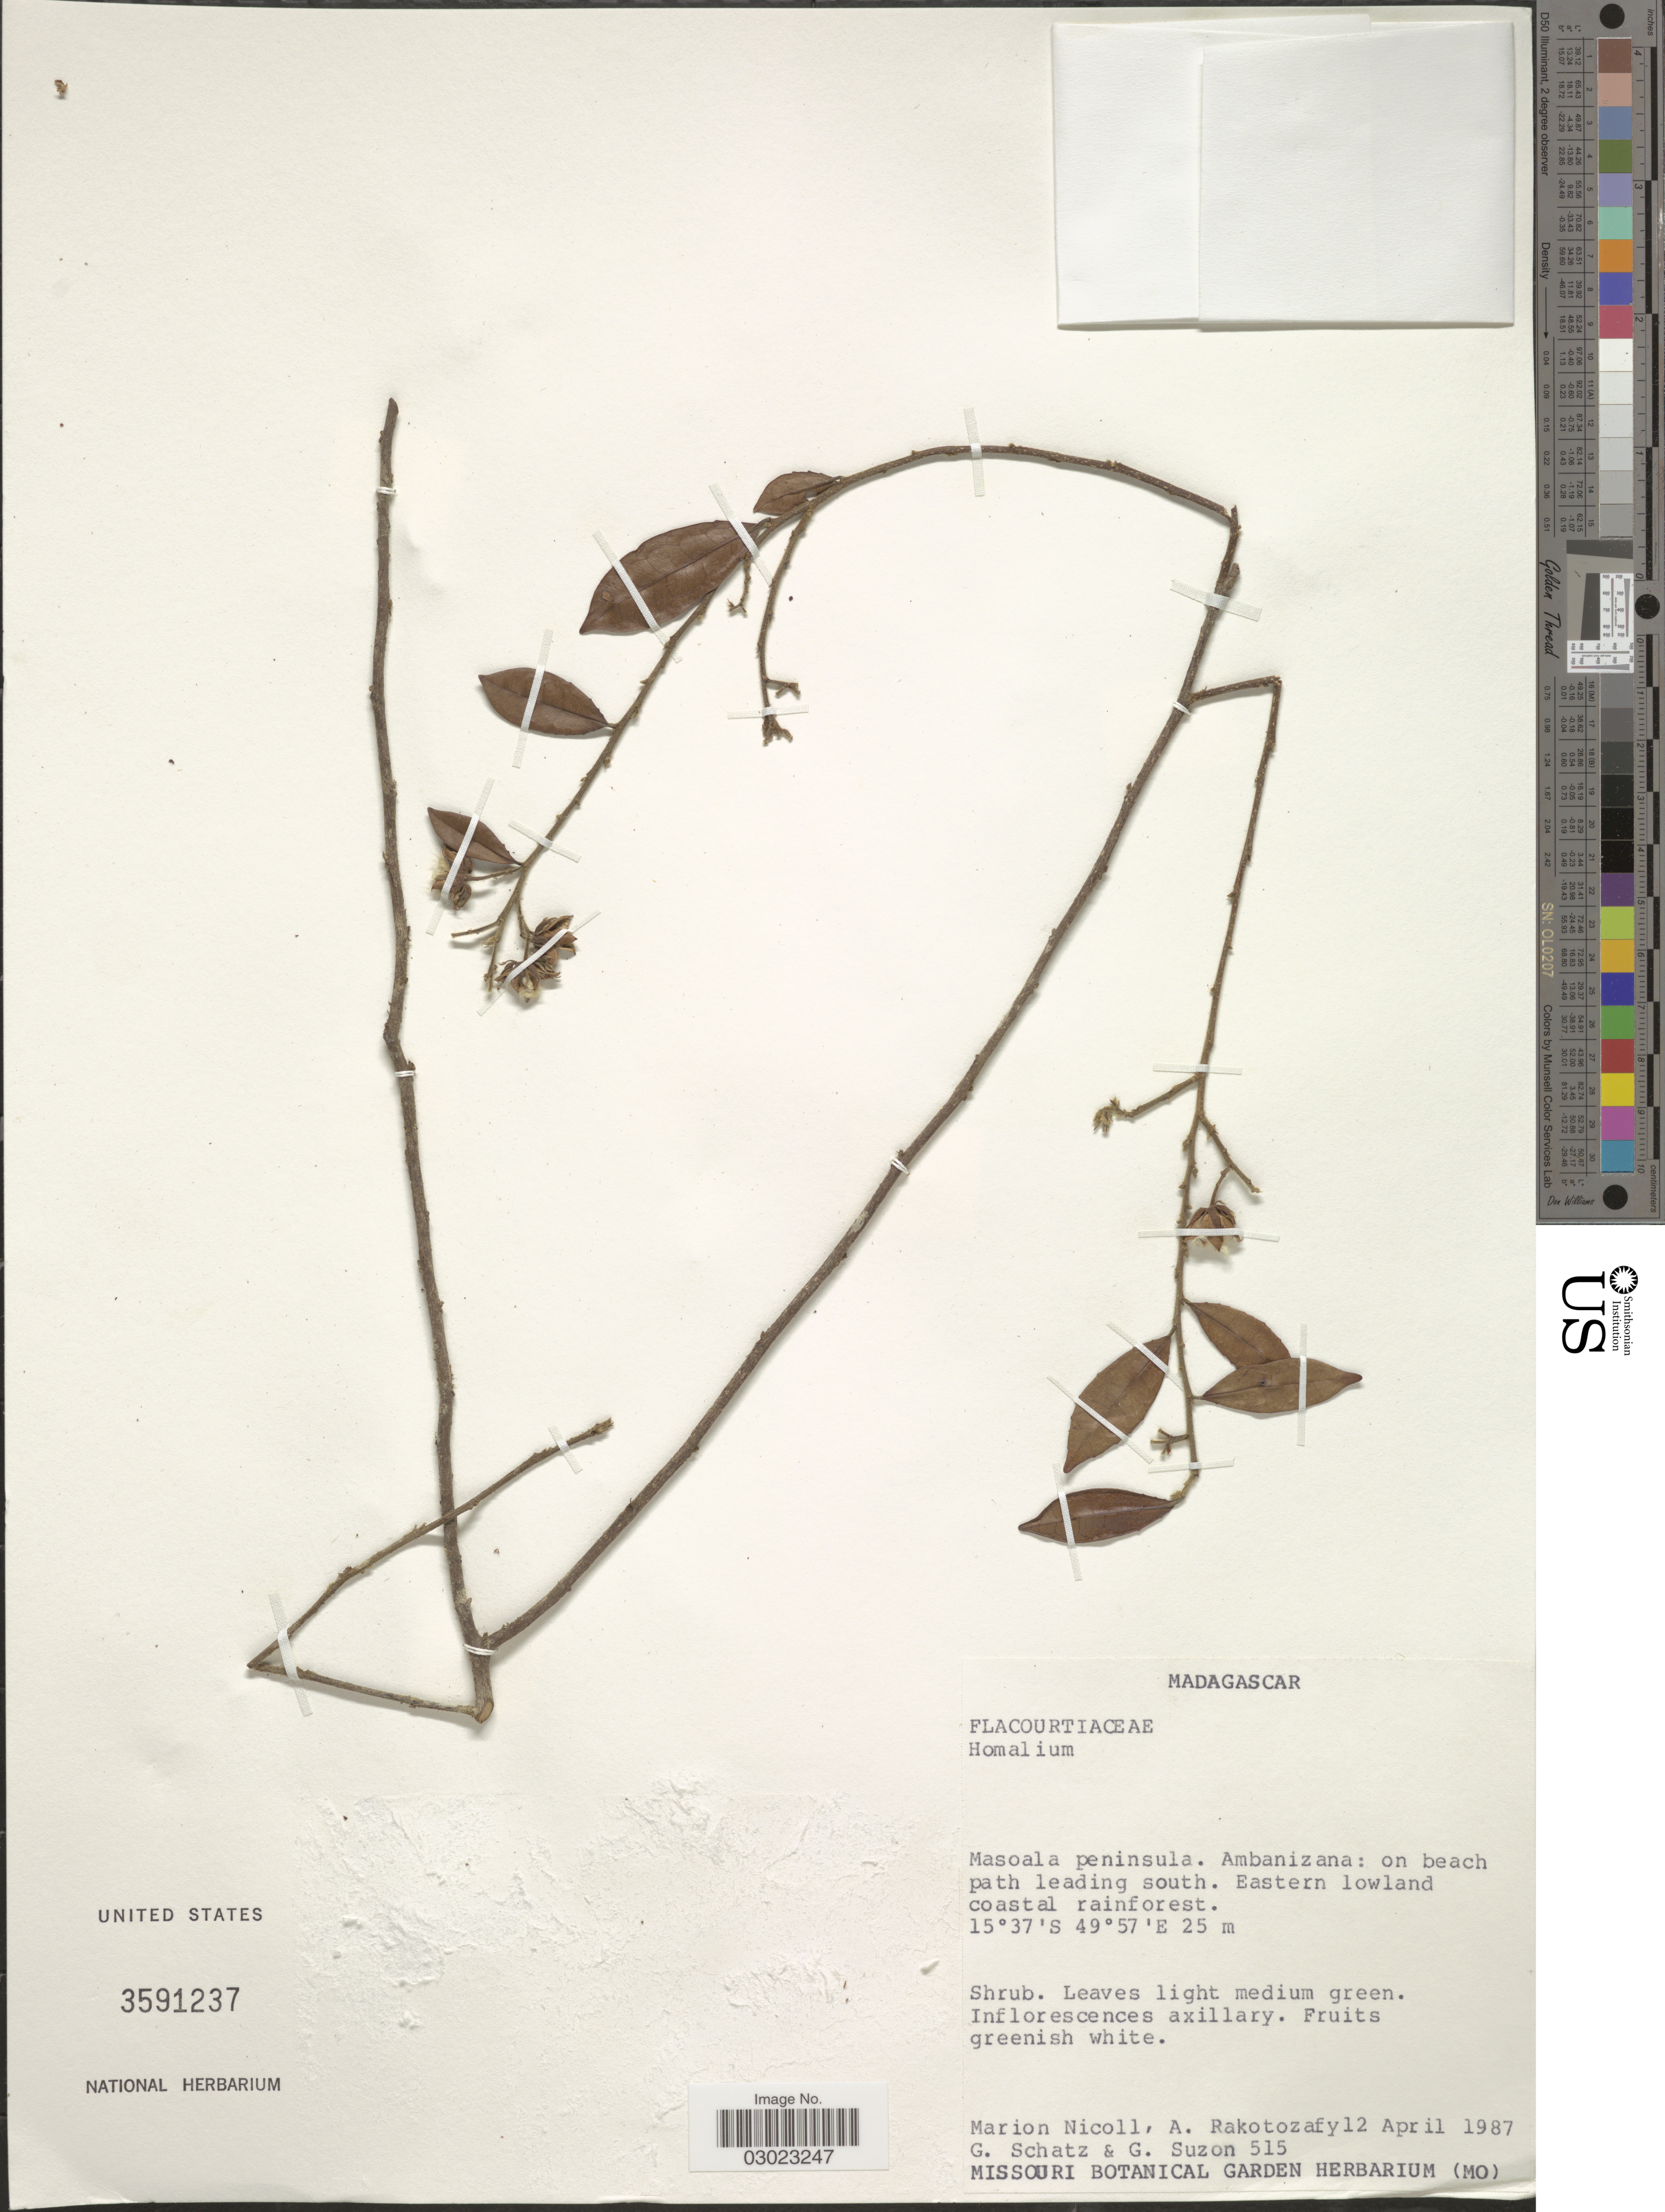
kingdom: Plantae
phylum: Tracheophyta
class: Magnoliopsida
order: Malpighiales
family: Salicaceae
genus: Homalium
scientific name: Homalium sp.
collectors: M. F. Nicoll, A. Rakotozafy, G. C. Schatz & G. Suzon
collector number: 515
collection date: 1987-04-12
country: Madagascar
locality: Masoala peninsula. Ambanizana: on beach path leading south. Eastern lowland coastal rainforest.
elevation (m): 25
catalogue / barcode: US 3591237